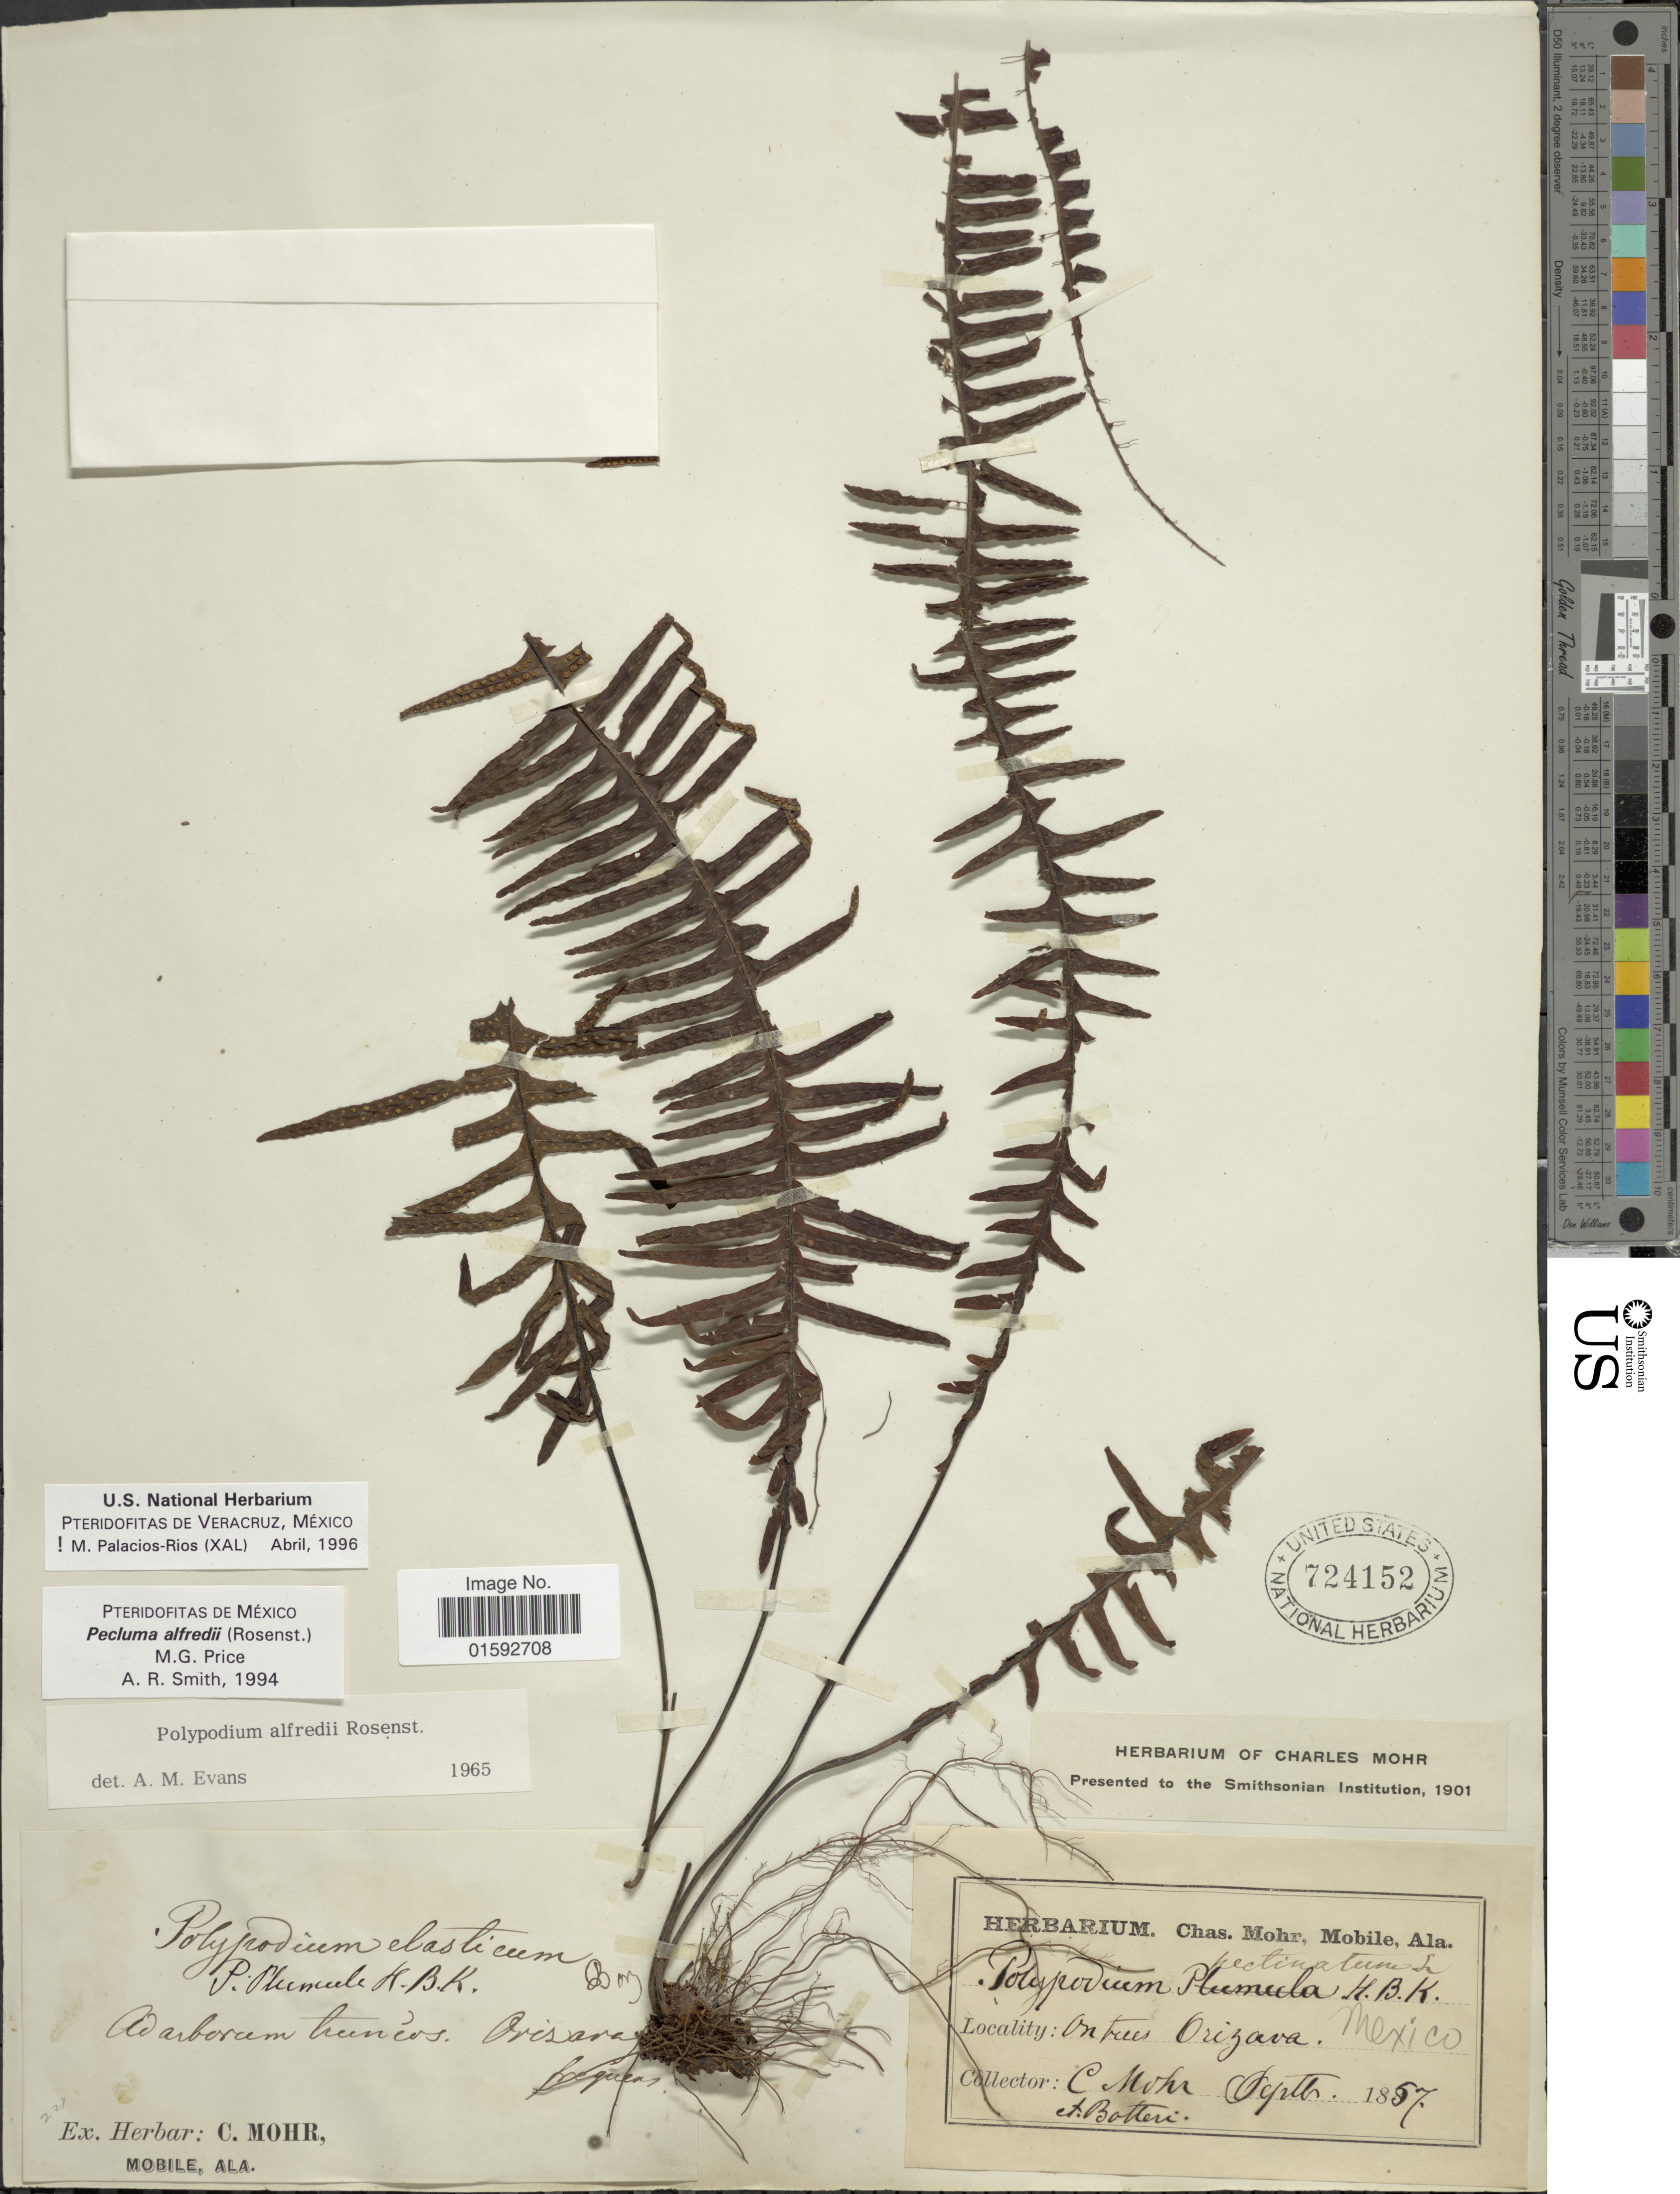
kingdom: Plantae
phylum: Tracheophyta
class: Polypodiopsida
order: Polypodiales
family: Polypodiaceae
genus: Pecluma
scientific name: Pecluma alfredii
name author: (Rosenst.) M.G. Price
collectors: C. T. Mohr & -. Botteri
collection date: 1857-09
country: Mexico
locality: On trees Orizaba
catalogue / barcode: US 724152